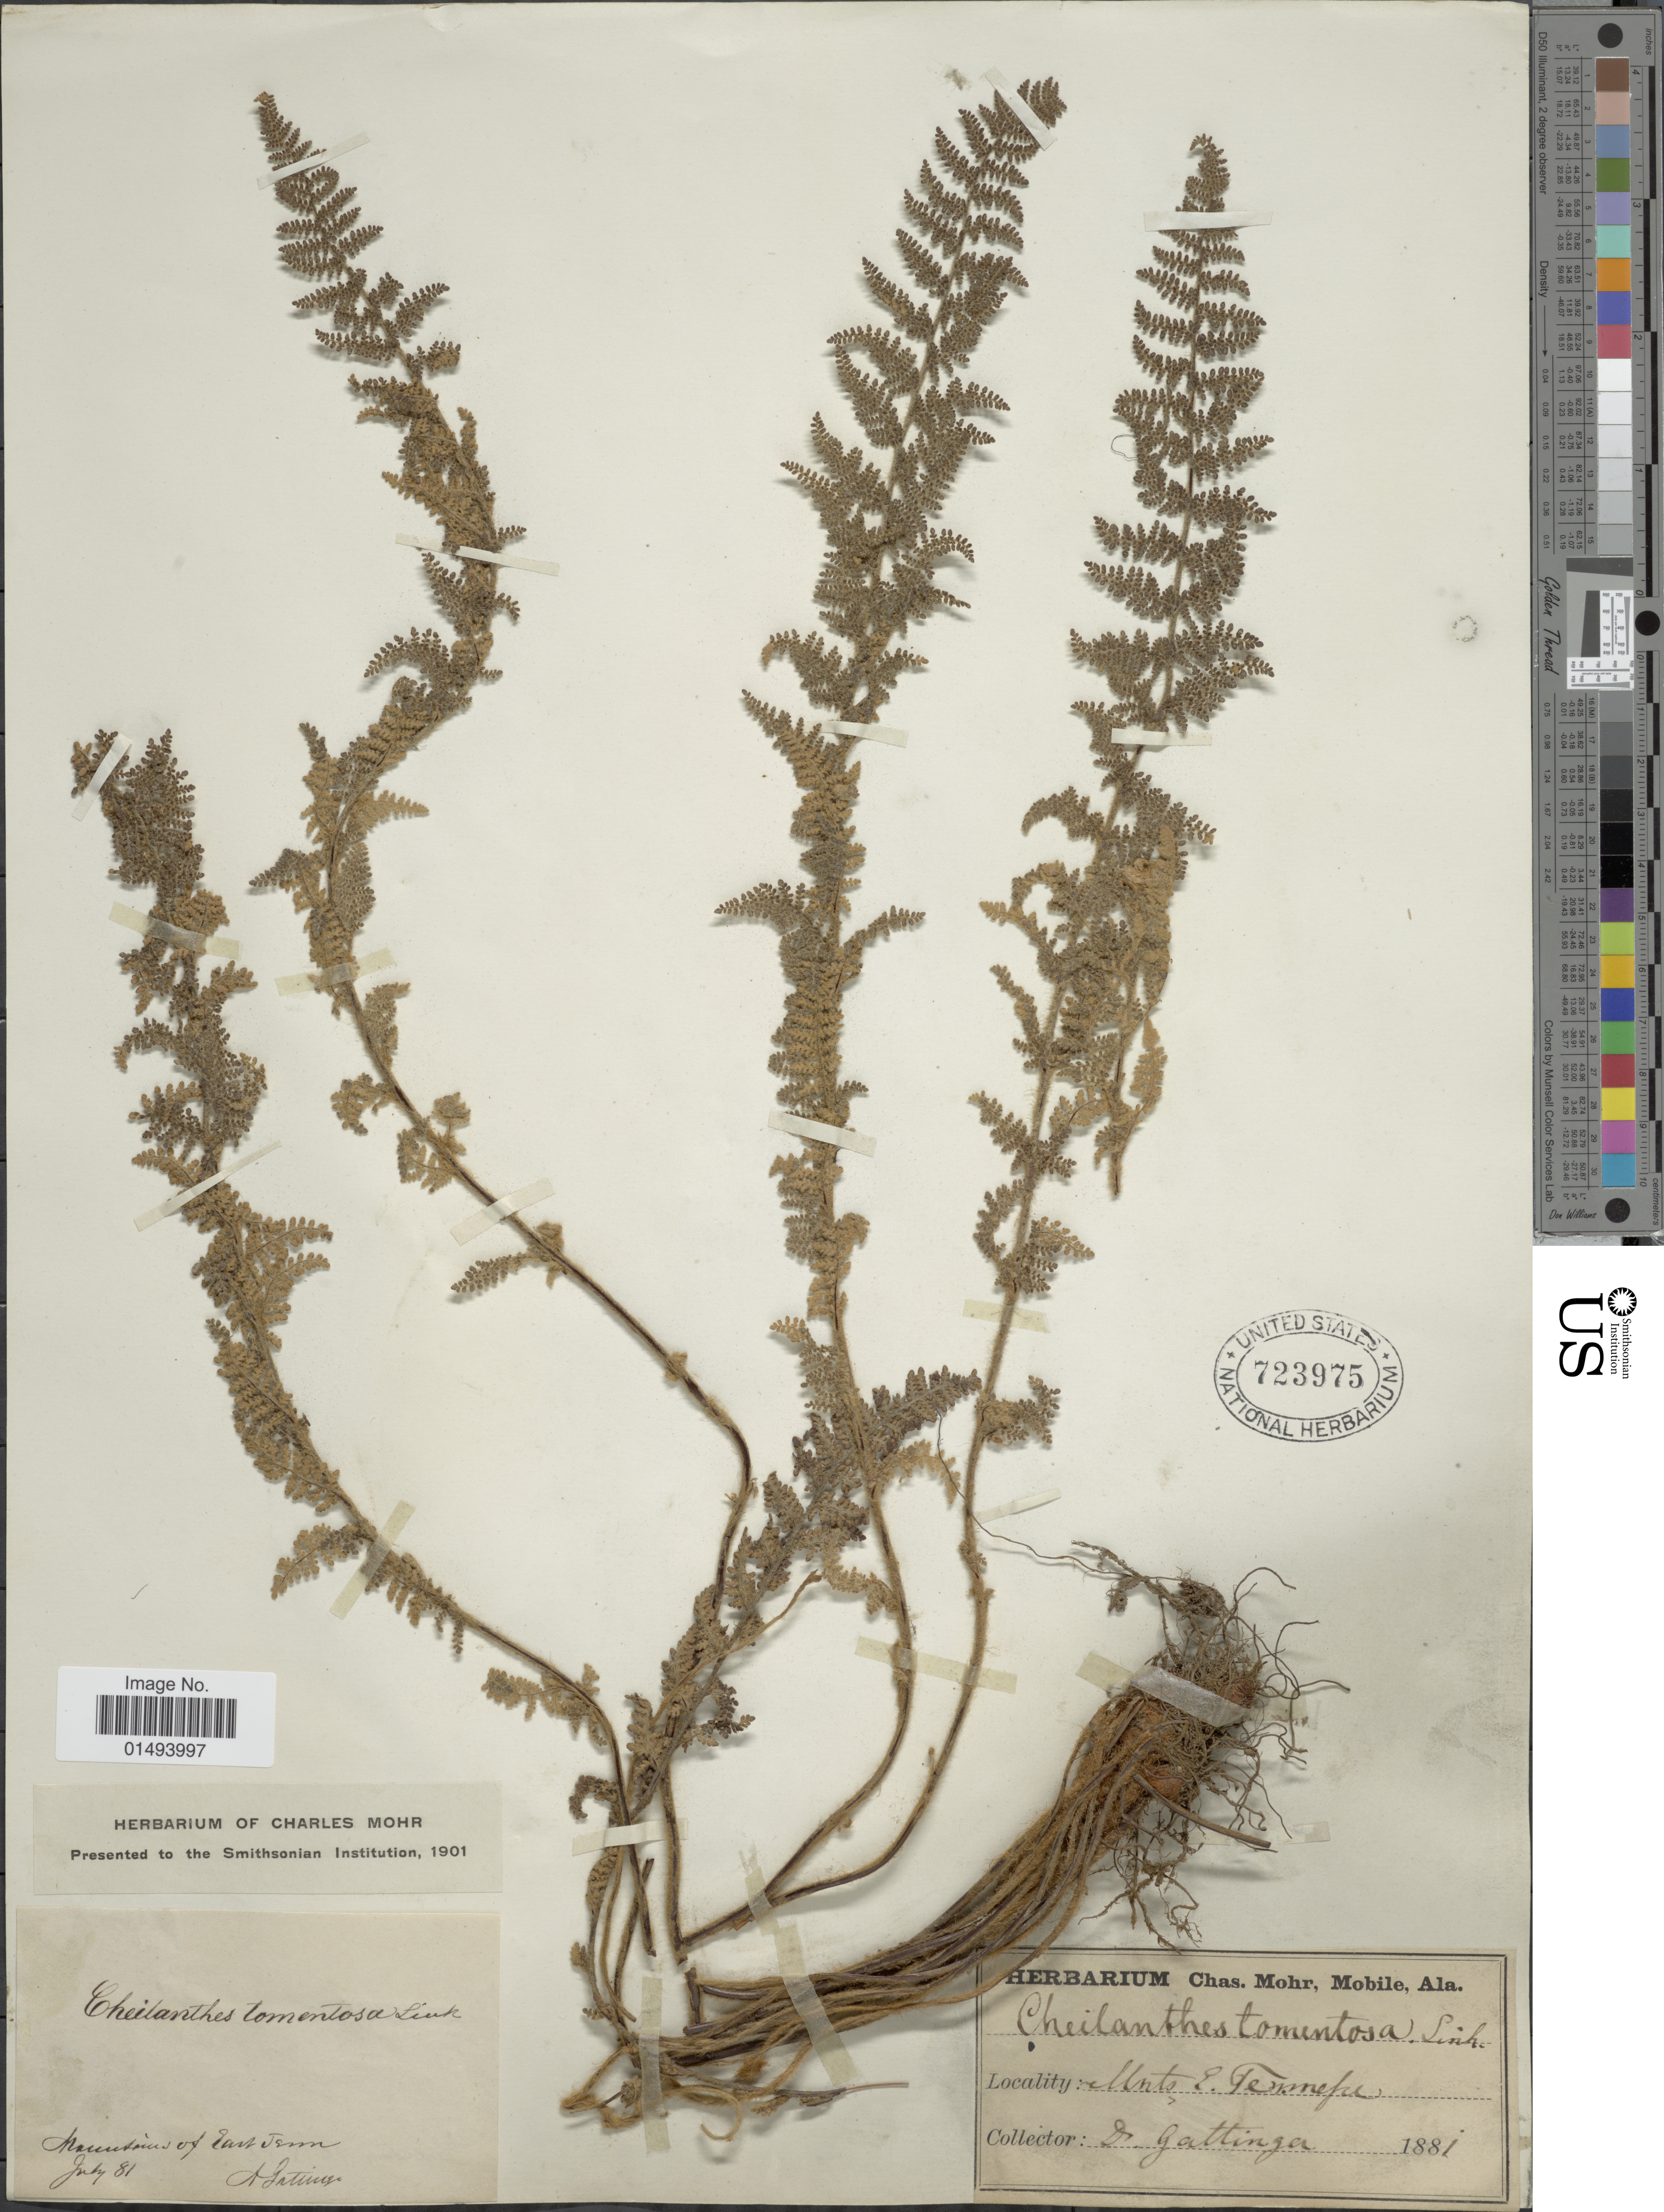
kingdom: Plantae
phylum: Tracheophyta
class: Polypodiopsida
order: Polypodiales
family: Pteridaceae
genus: Myriopteris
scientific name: Myriopteris tomentosa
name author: (Link) Fée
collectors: A. Gattinger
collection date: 1881-07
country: United States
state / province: Tennessee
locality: Mnts E. Tennessee.